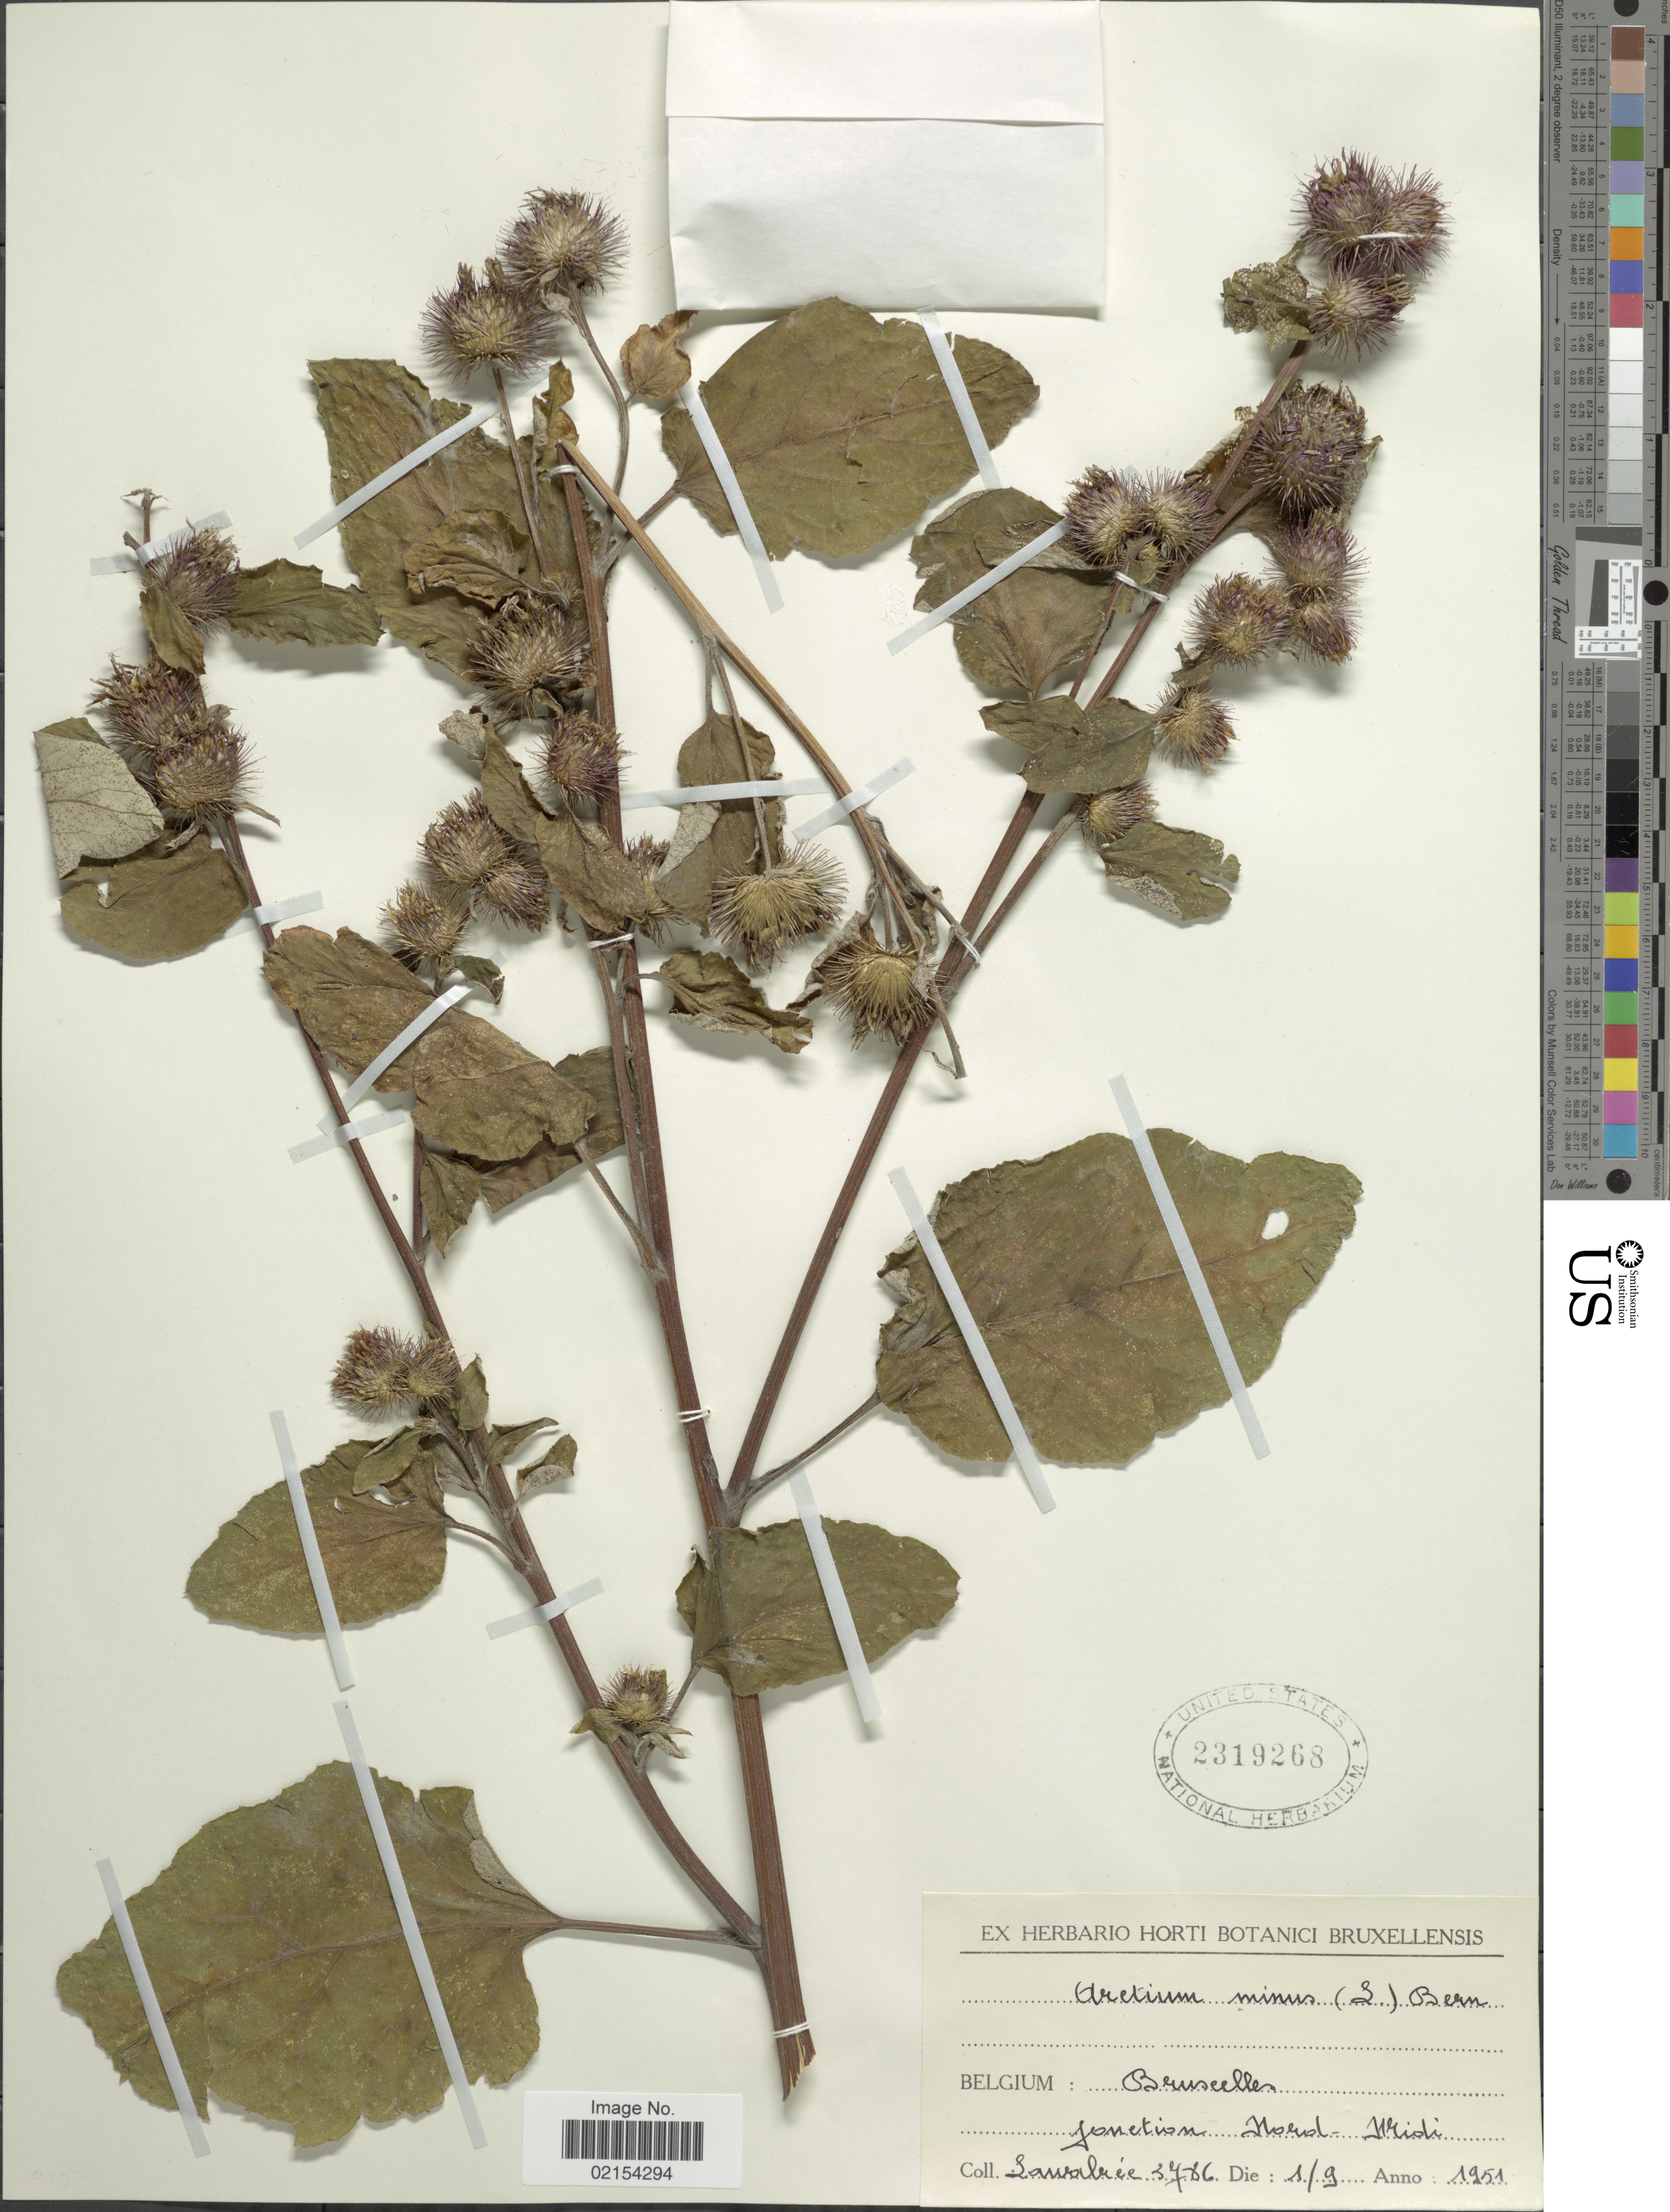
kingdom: Plantae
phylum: Tracheophyta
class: Magnoliopsida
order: Asterales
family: Asteraceae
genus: Arctium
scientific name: Arctium minus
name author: (Hill) Bernh.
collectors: Lawalrée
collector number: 3766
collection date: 1951-09-01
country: Belgium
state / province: Brussels, Capital District of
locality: Bruxelles, junction Nord-Midi [interpreted]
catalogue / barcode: US 2319268